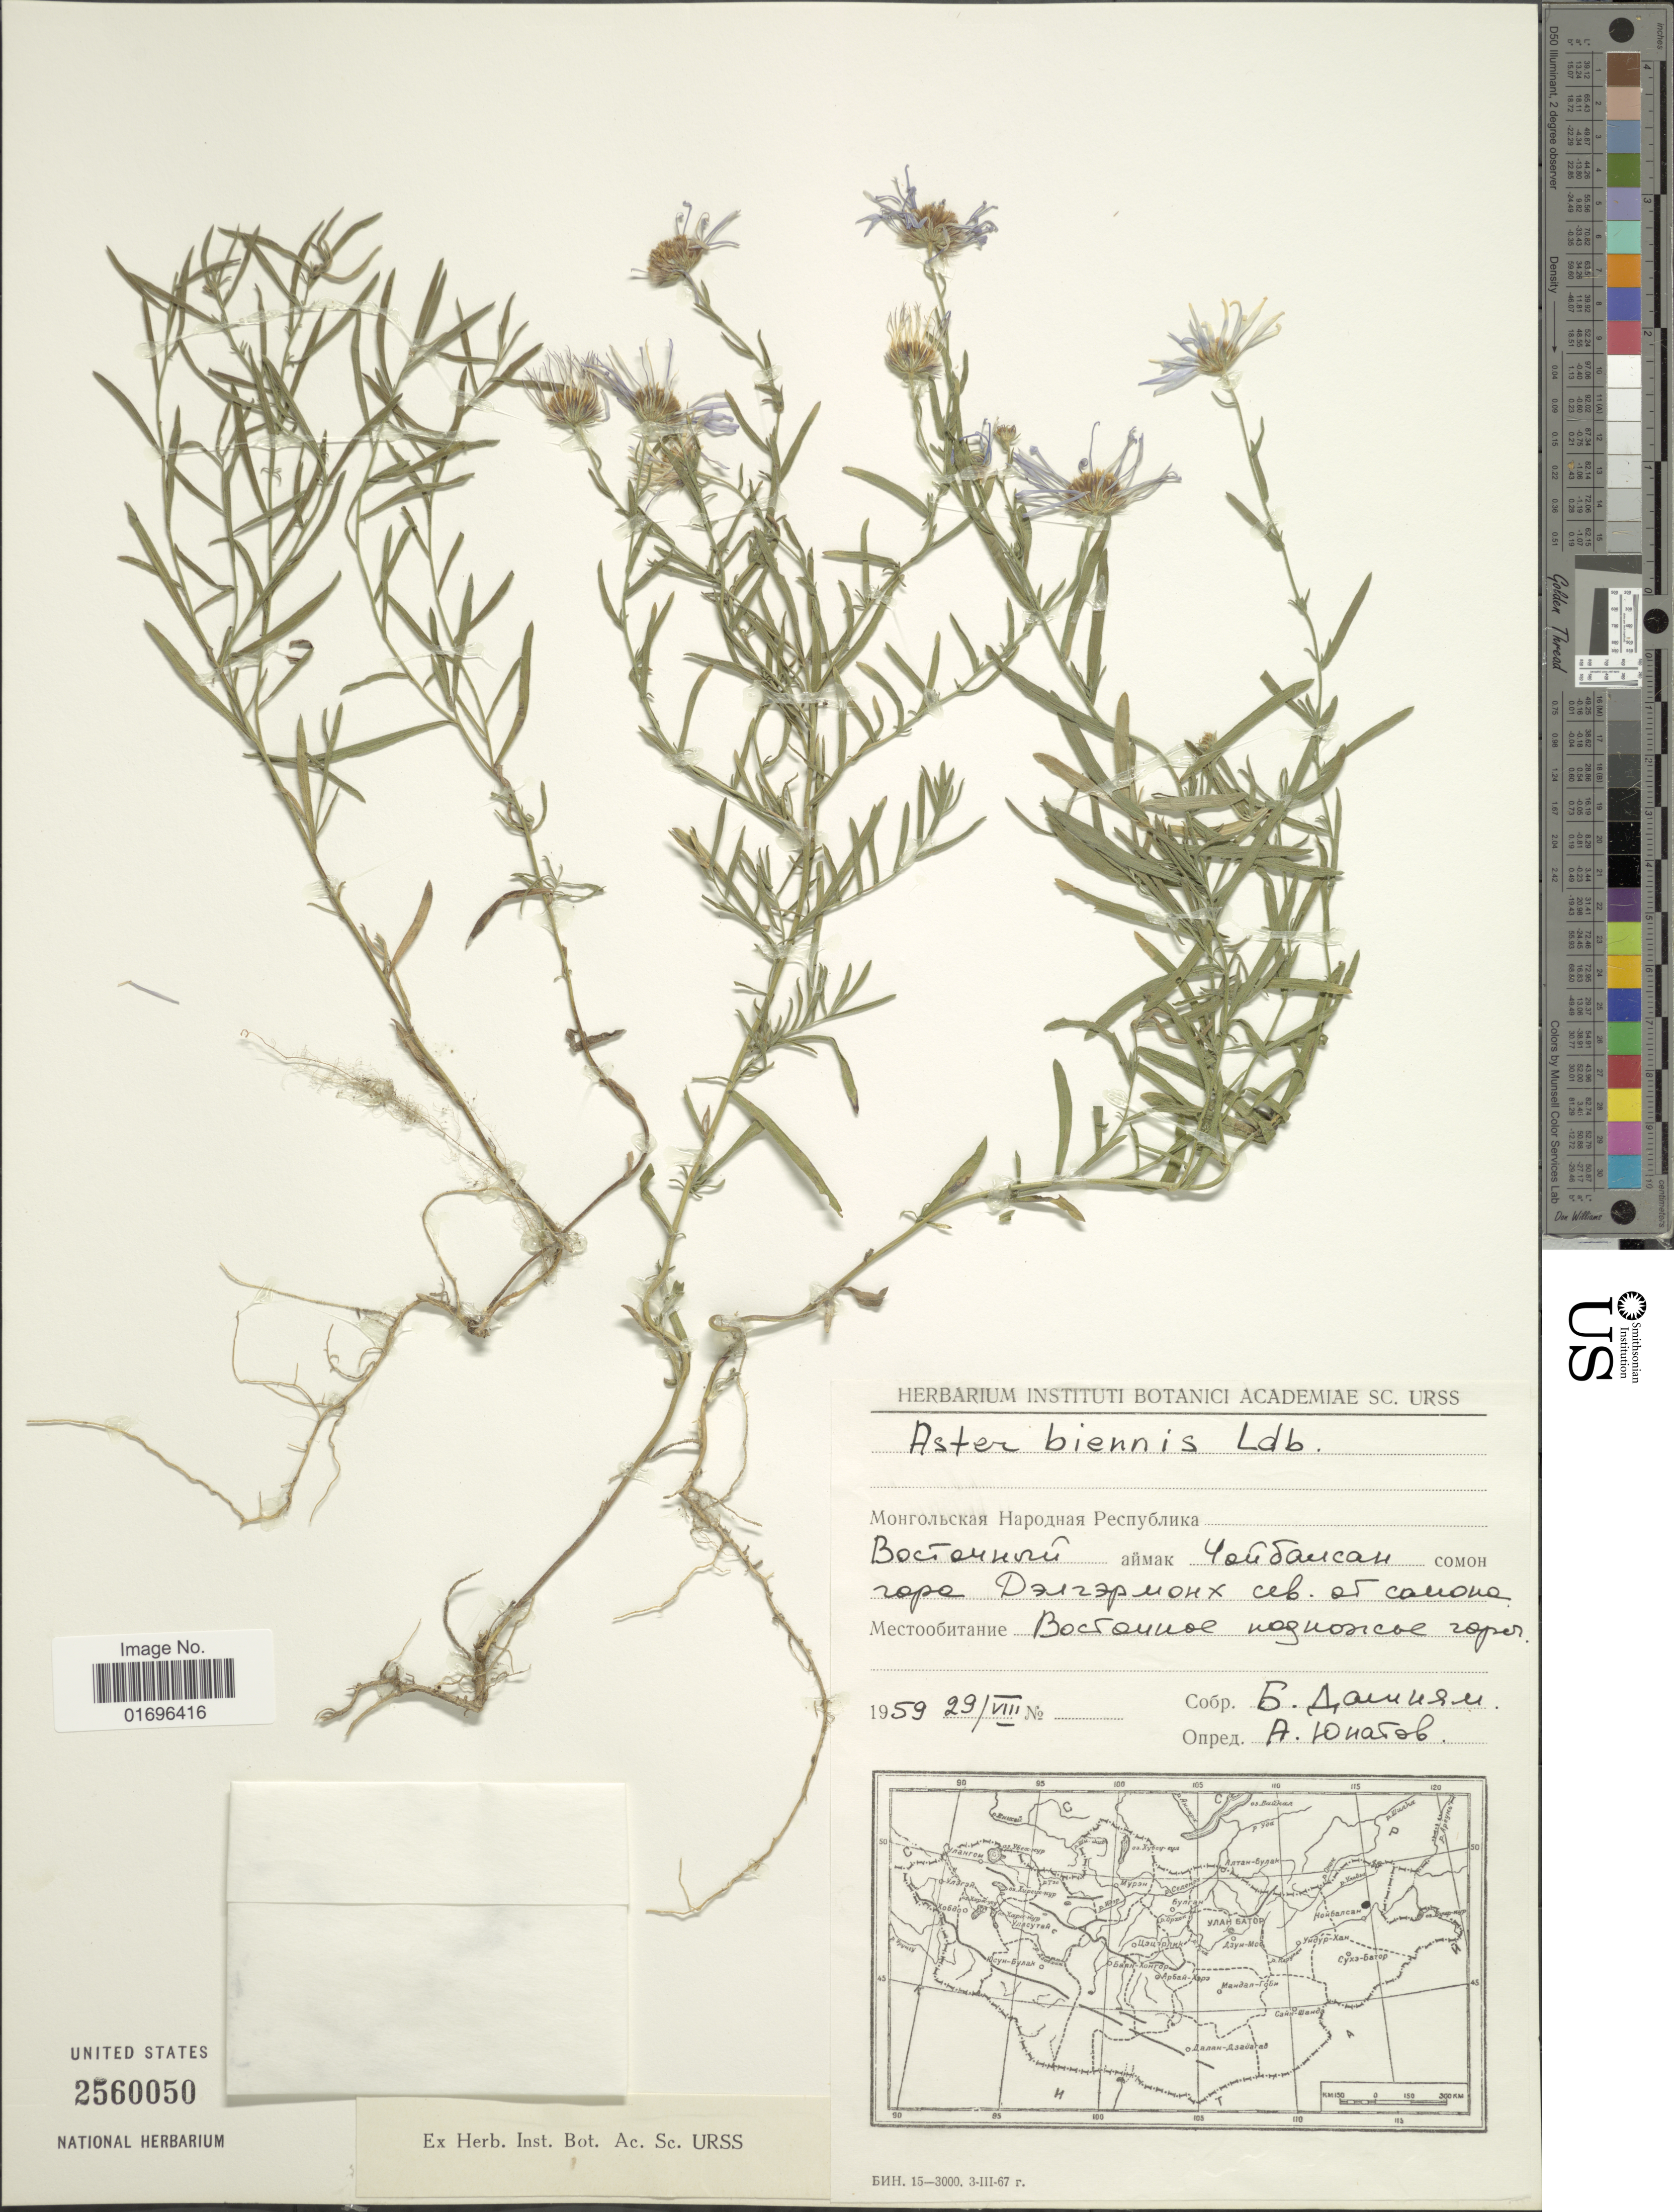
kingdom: Plantae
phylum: Tracheophyta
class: Magnoliopsida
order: Asterales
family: Asteraceae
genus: Aster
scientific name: Aster biennis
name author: Ldb.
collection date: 1959-08-29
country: Mongolia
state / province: Dornod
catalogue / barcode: US 2560050